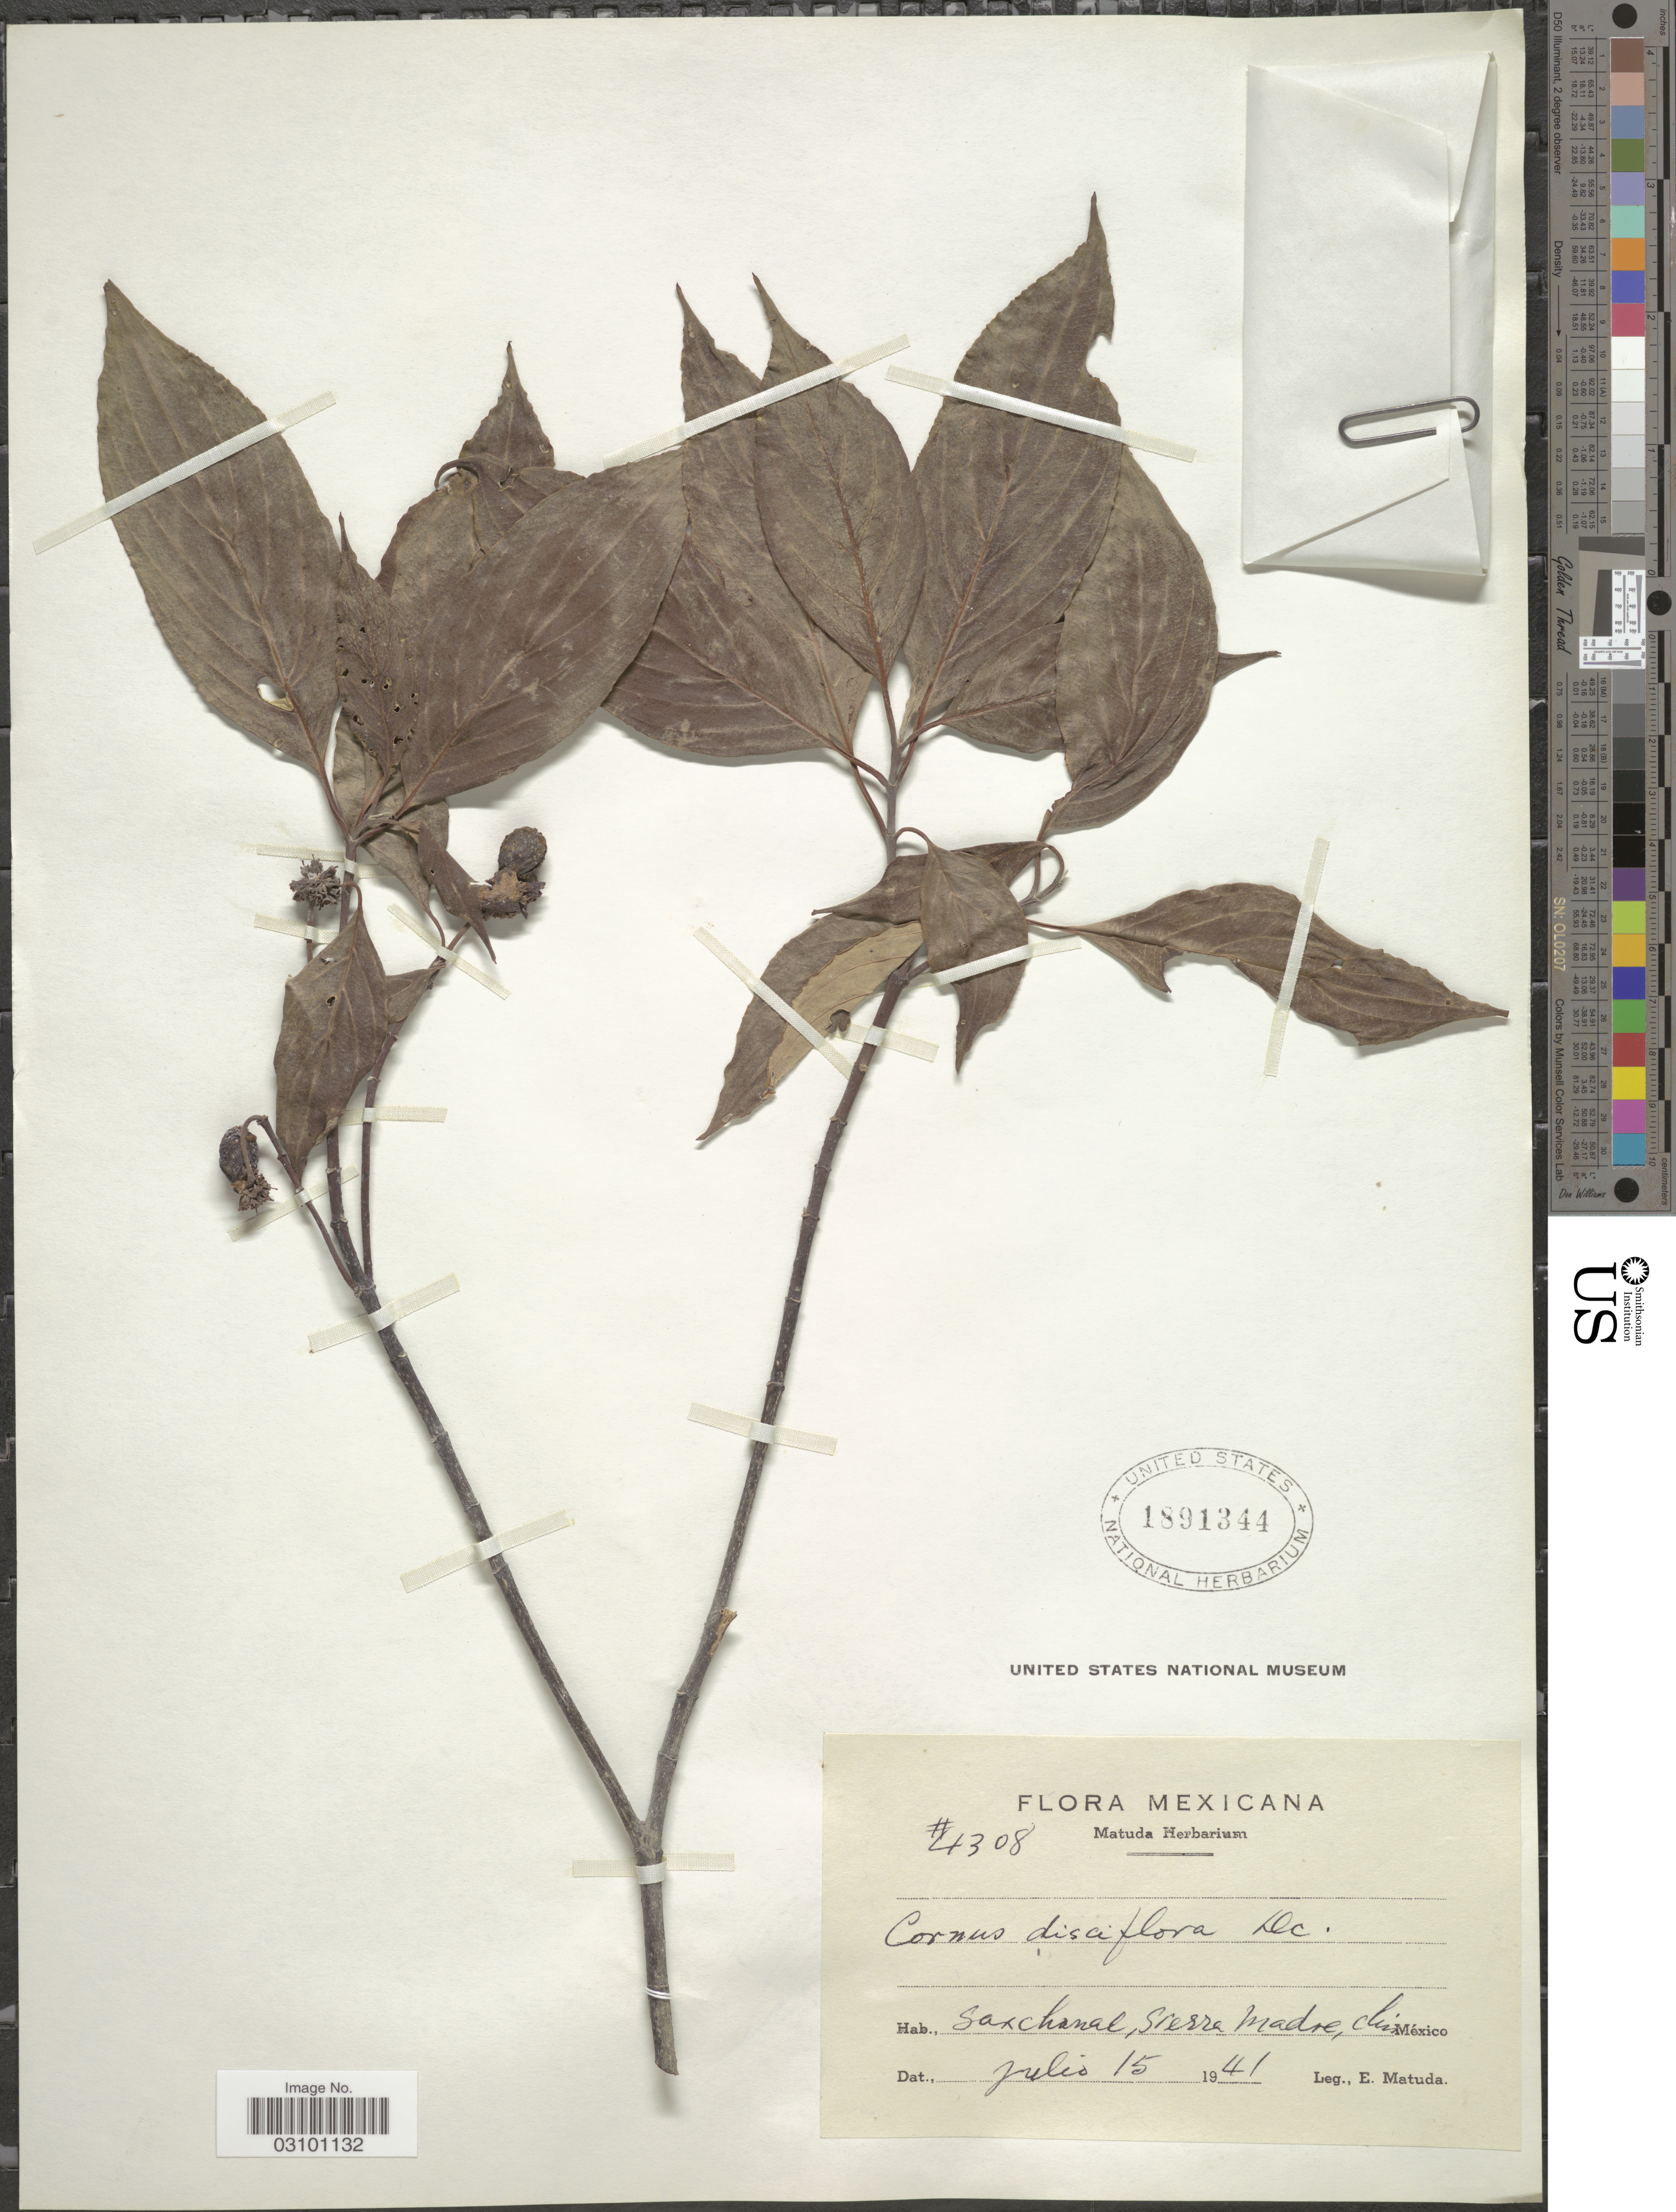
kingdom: Plantae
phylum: Tracheophyta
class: Magnoliopsida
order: Cornales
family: Cornaceae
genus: Cornus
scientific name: Cornus disciflora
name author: Moc. & Sessé ex DC.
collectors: E. Matuda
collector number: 4308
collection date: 1941-07-15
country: Mexico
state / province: Chiapas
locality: Saxchanal, Sierra Madre.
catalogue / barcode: US 1891344